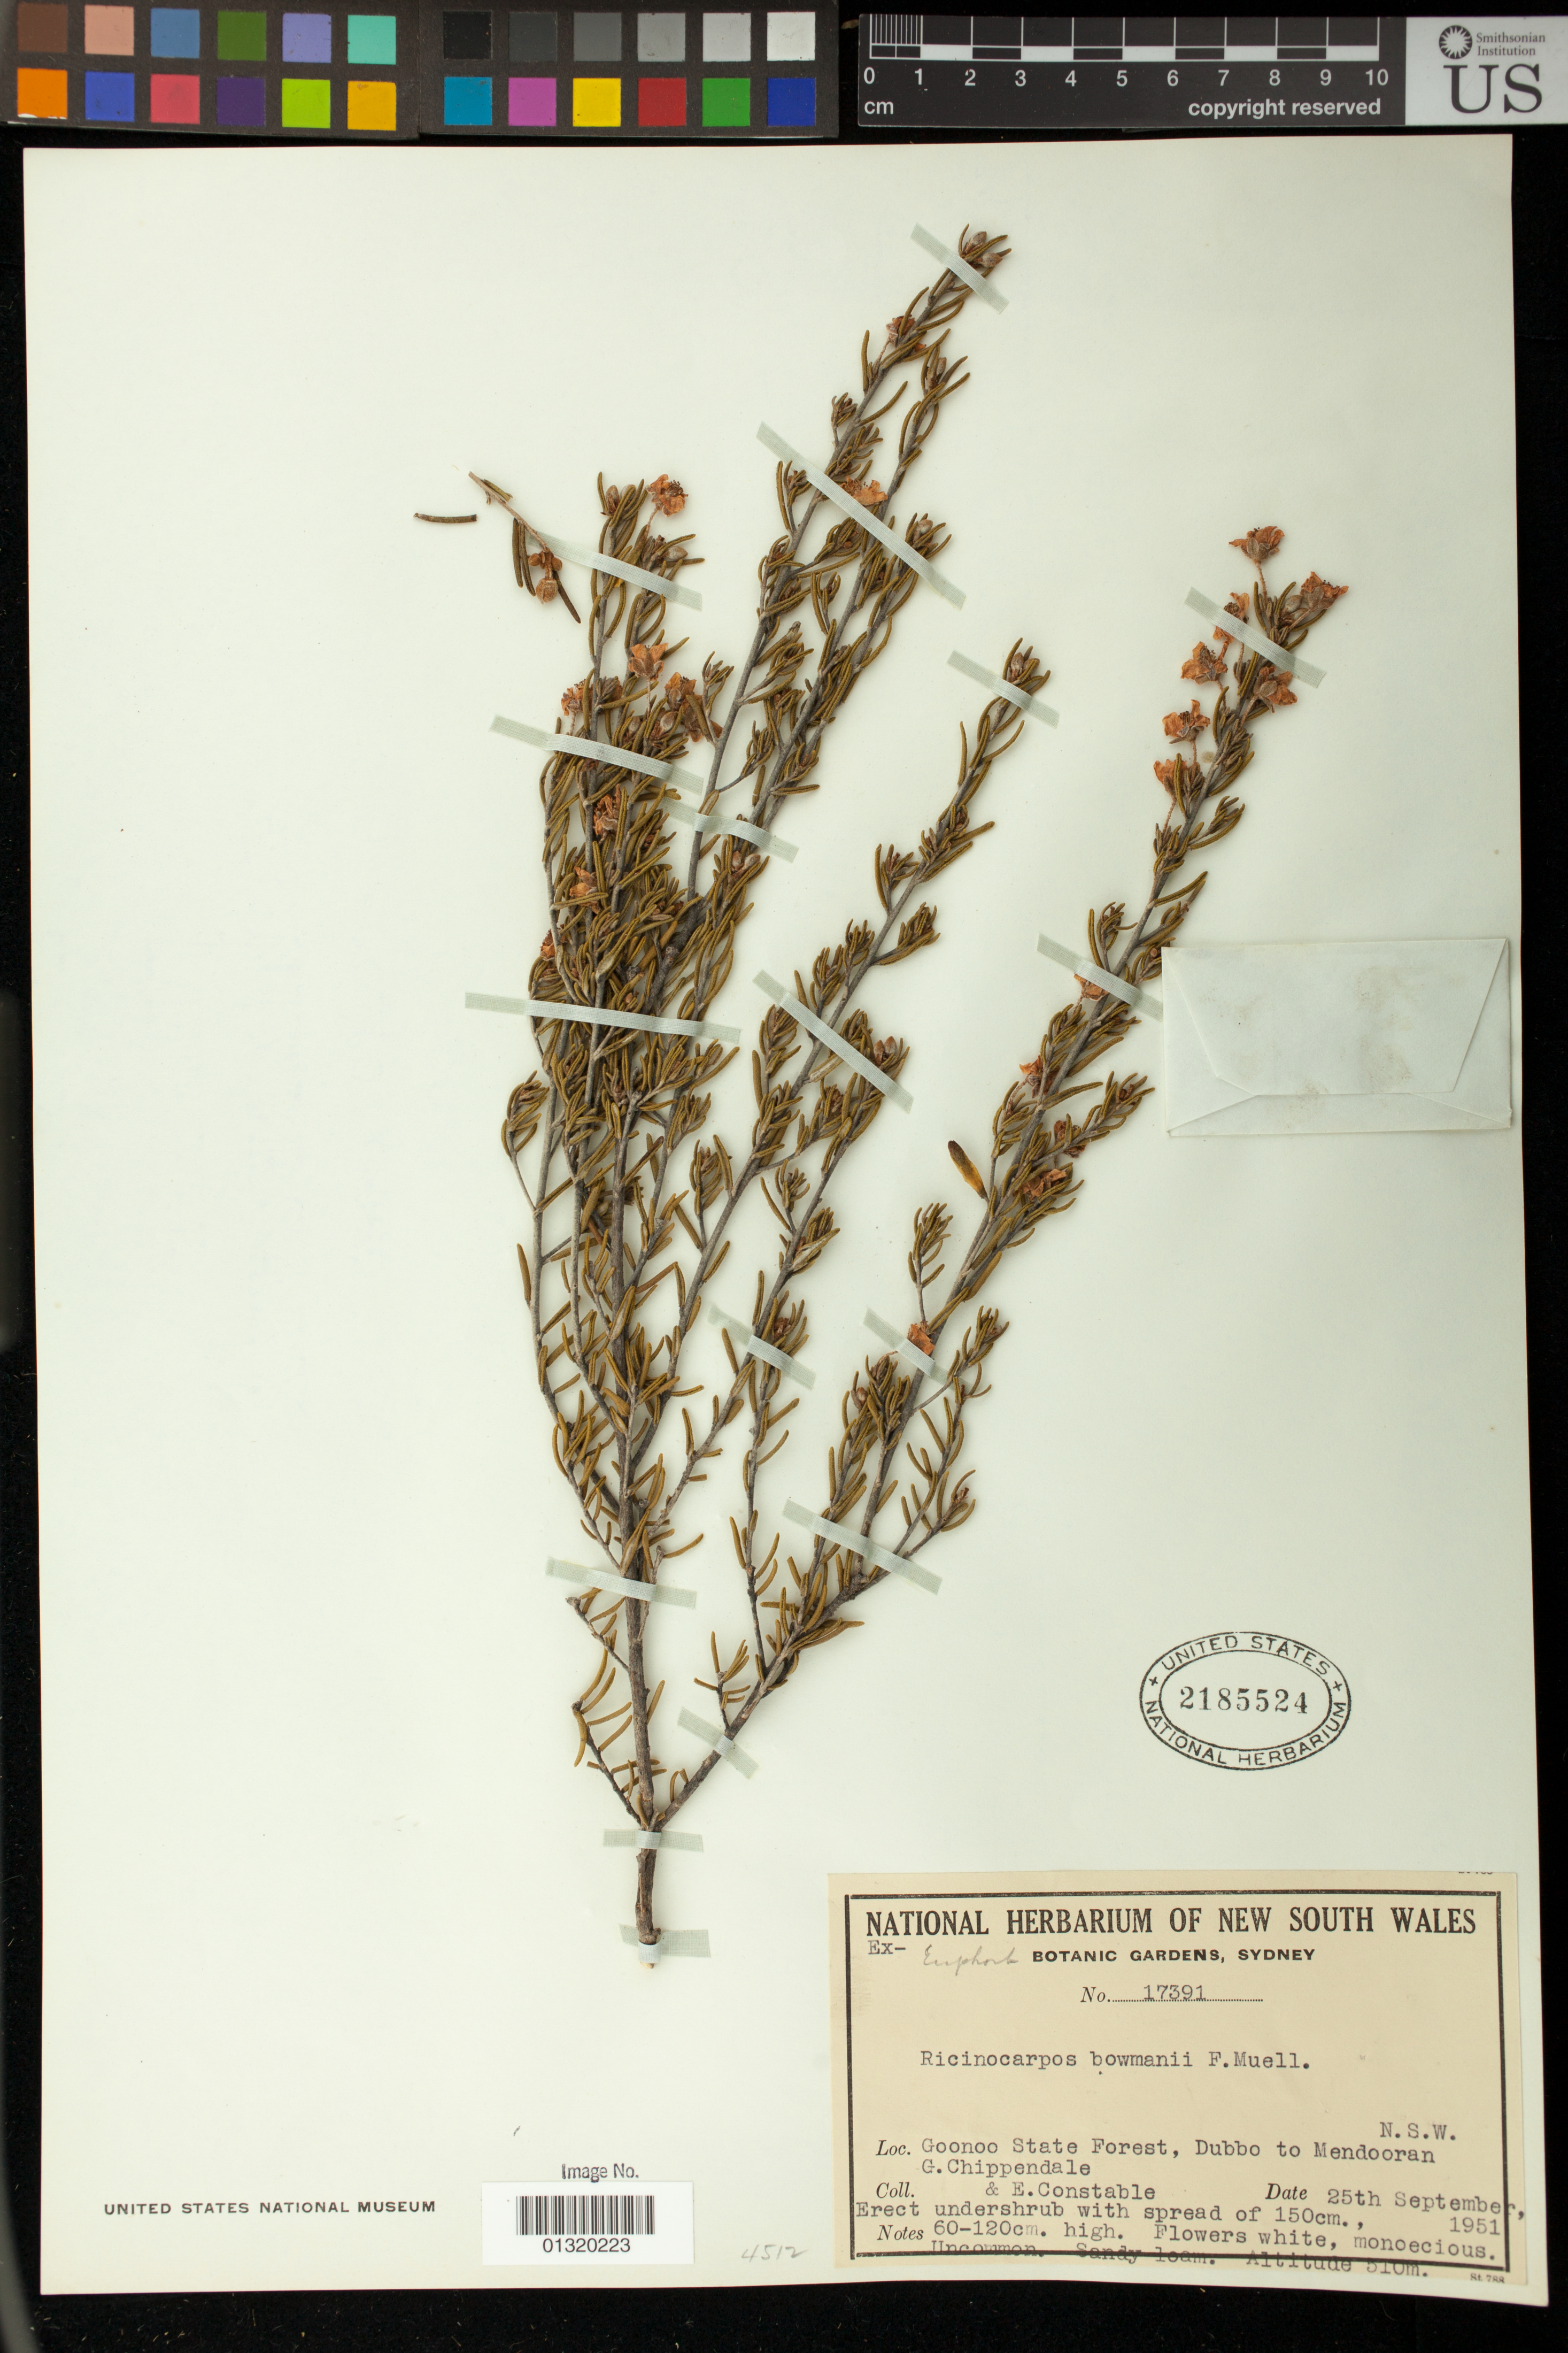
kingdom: Plantae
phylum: Tracheophyta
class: Magnoliopsida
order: Malpighiales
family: Euphorbiaceae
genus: Ricinocarpos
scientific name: Ricinocarpos bowmanii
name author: F. Muell.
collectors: E. F. Constable & G. Chippendale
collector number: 17391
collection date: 1951-09-25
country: Australia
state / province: New South Wales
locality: Goonoo State Forest, Dubbo to Mendooran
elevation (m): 510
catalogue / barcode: US 2185524